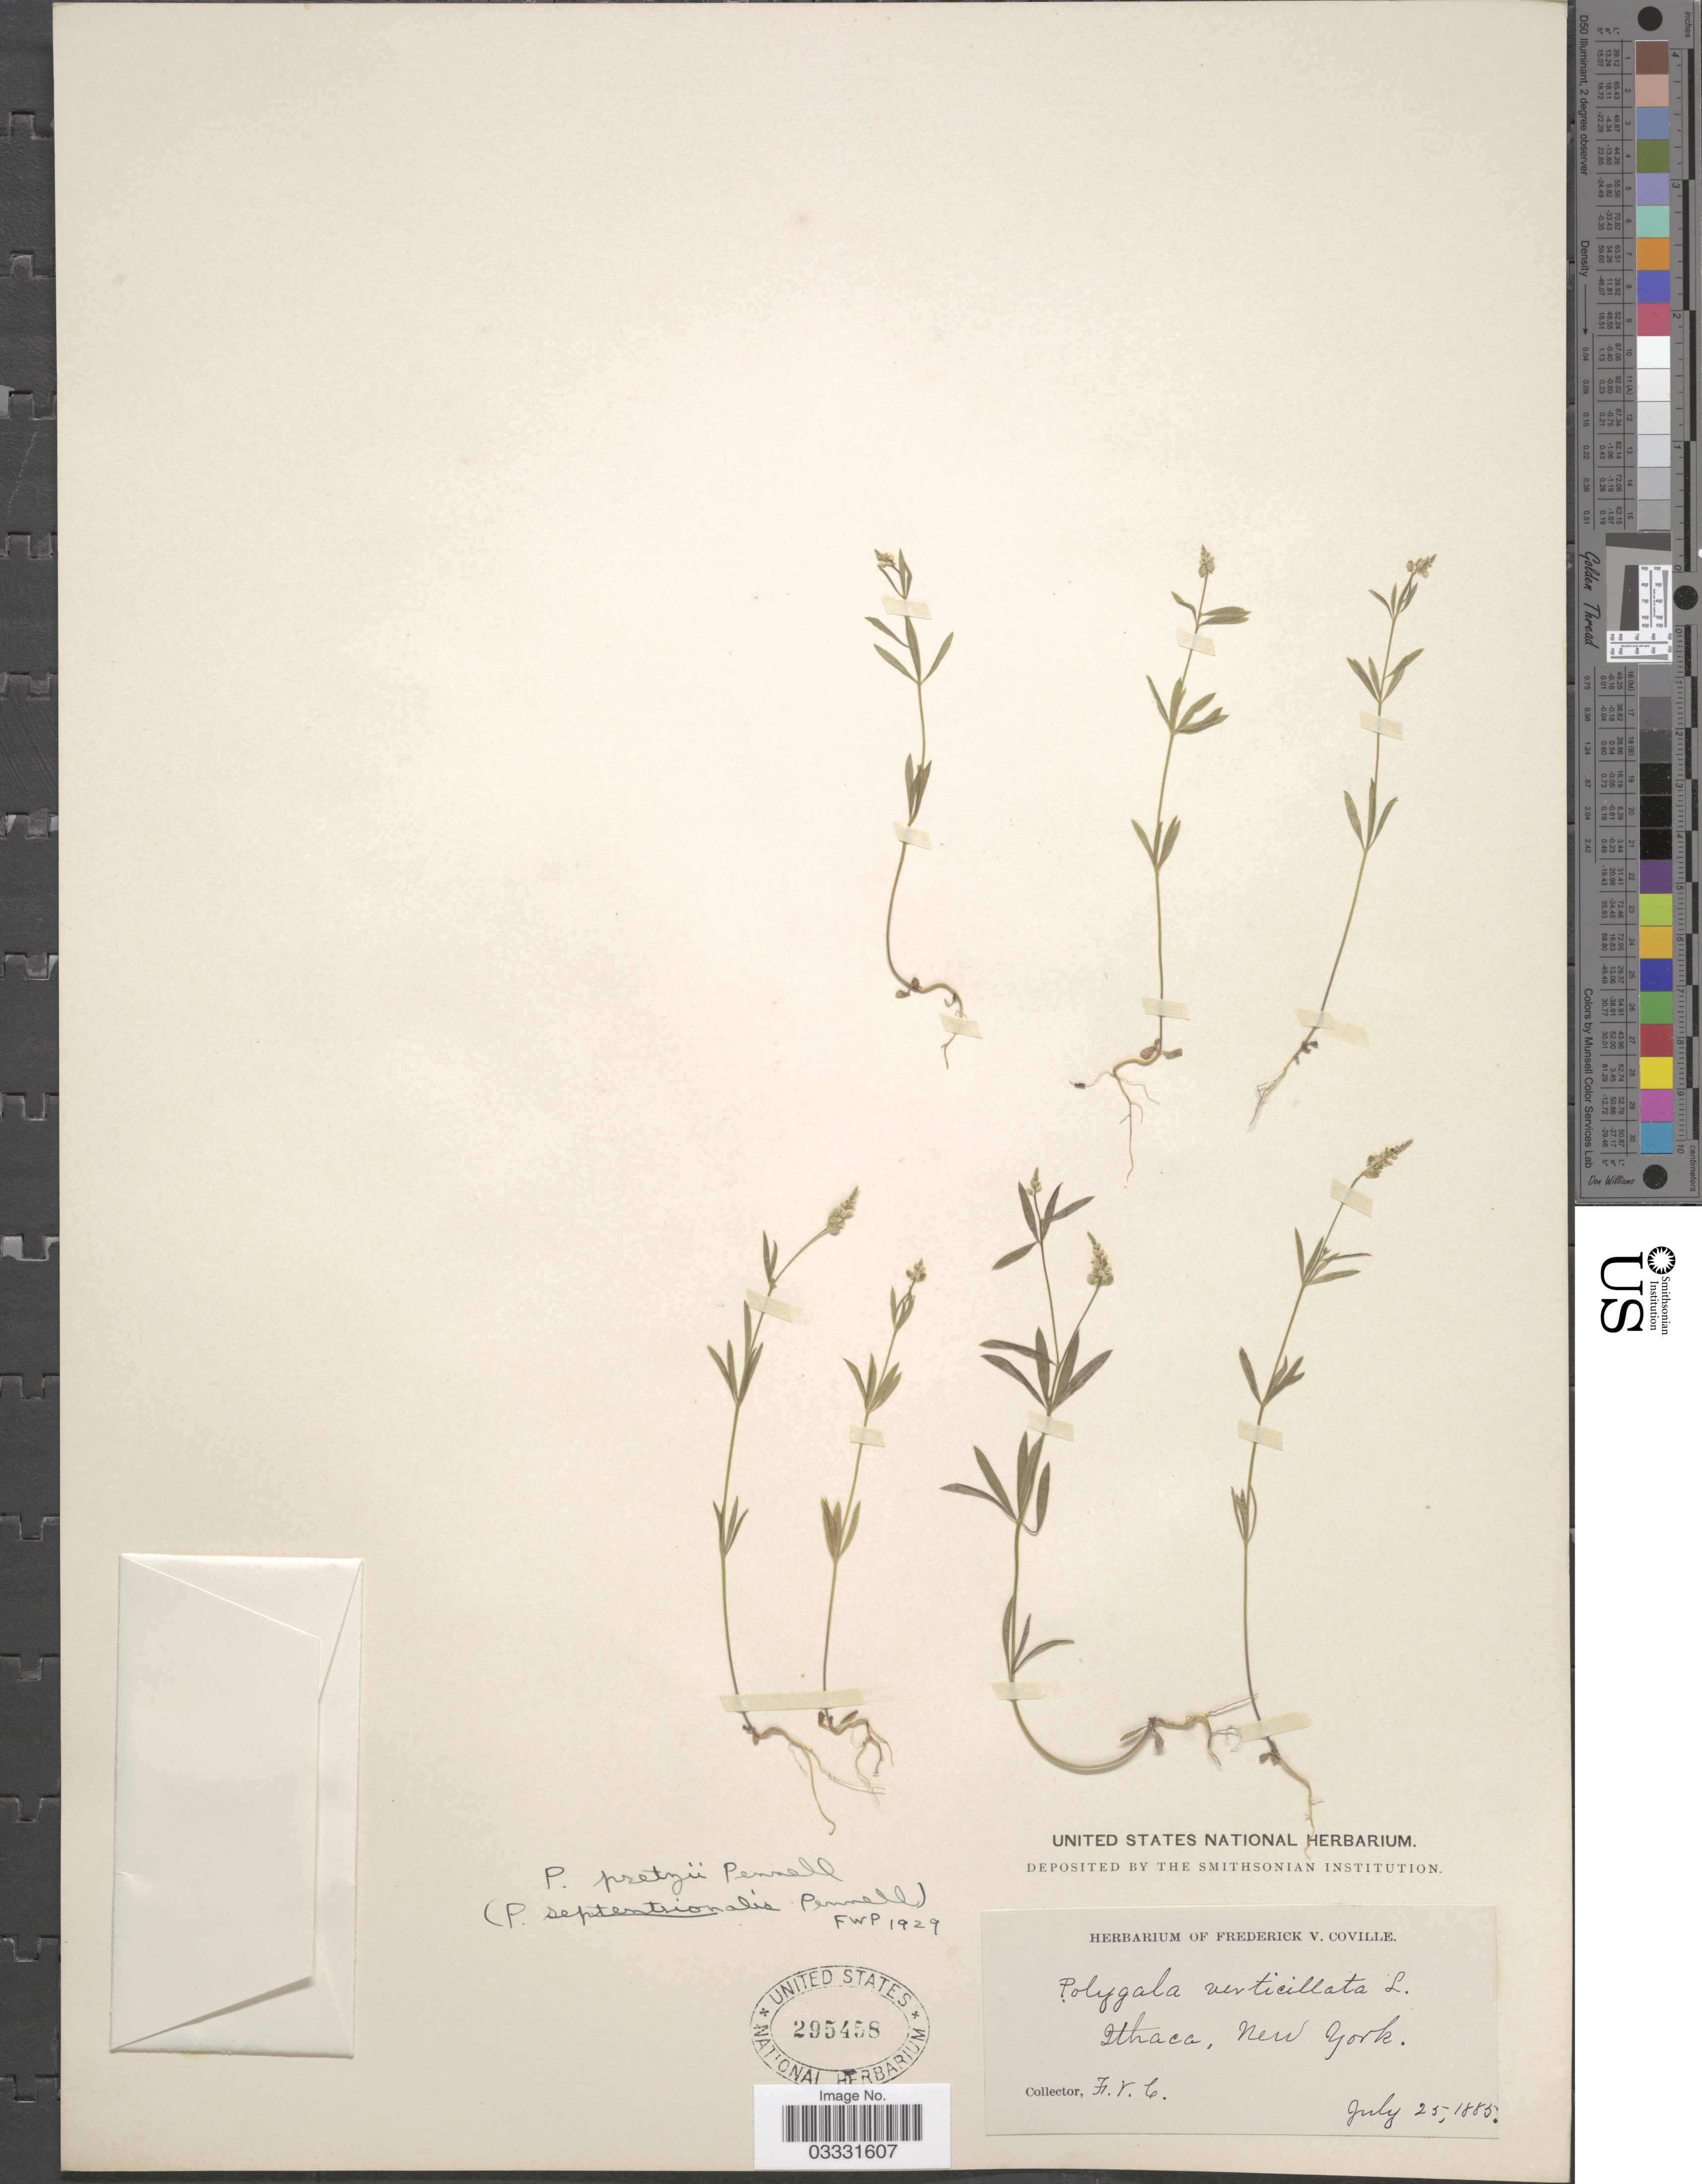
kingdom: Plantae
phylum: Tracheophyta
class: Magnoliopsida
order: Fabales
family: Polygalaceae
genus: Polygala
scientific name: Polygala pretzii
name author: Pennell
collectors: F. V. Coville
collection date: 1885-07-25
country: United States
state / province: New York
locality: Ithaca.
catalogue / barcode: US 295458